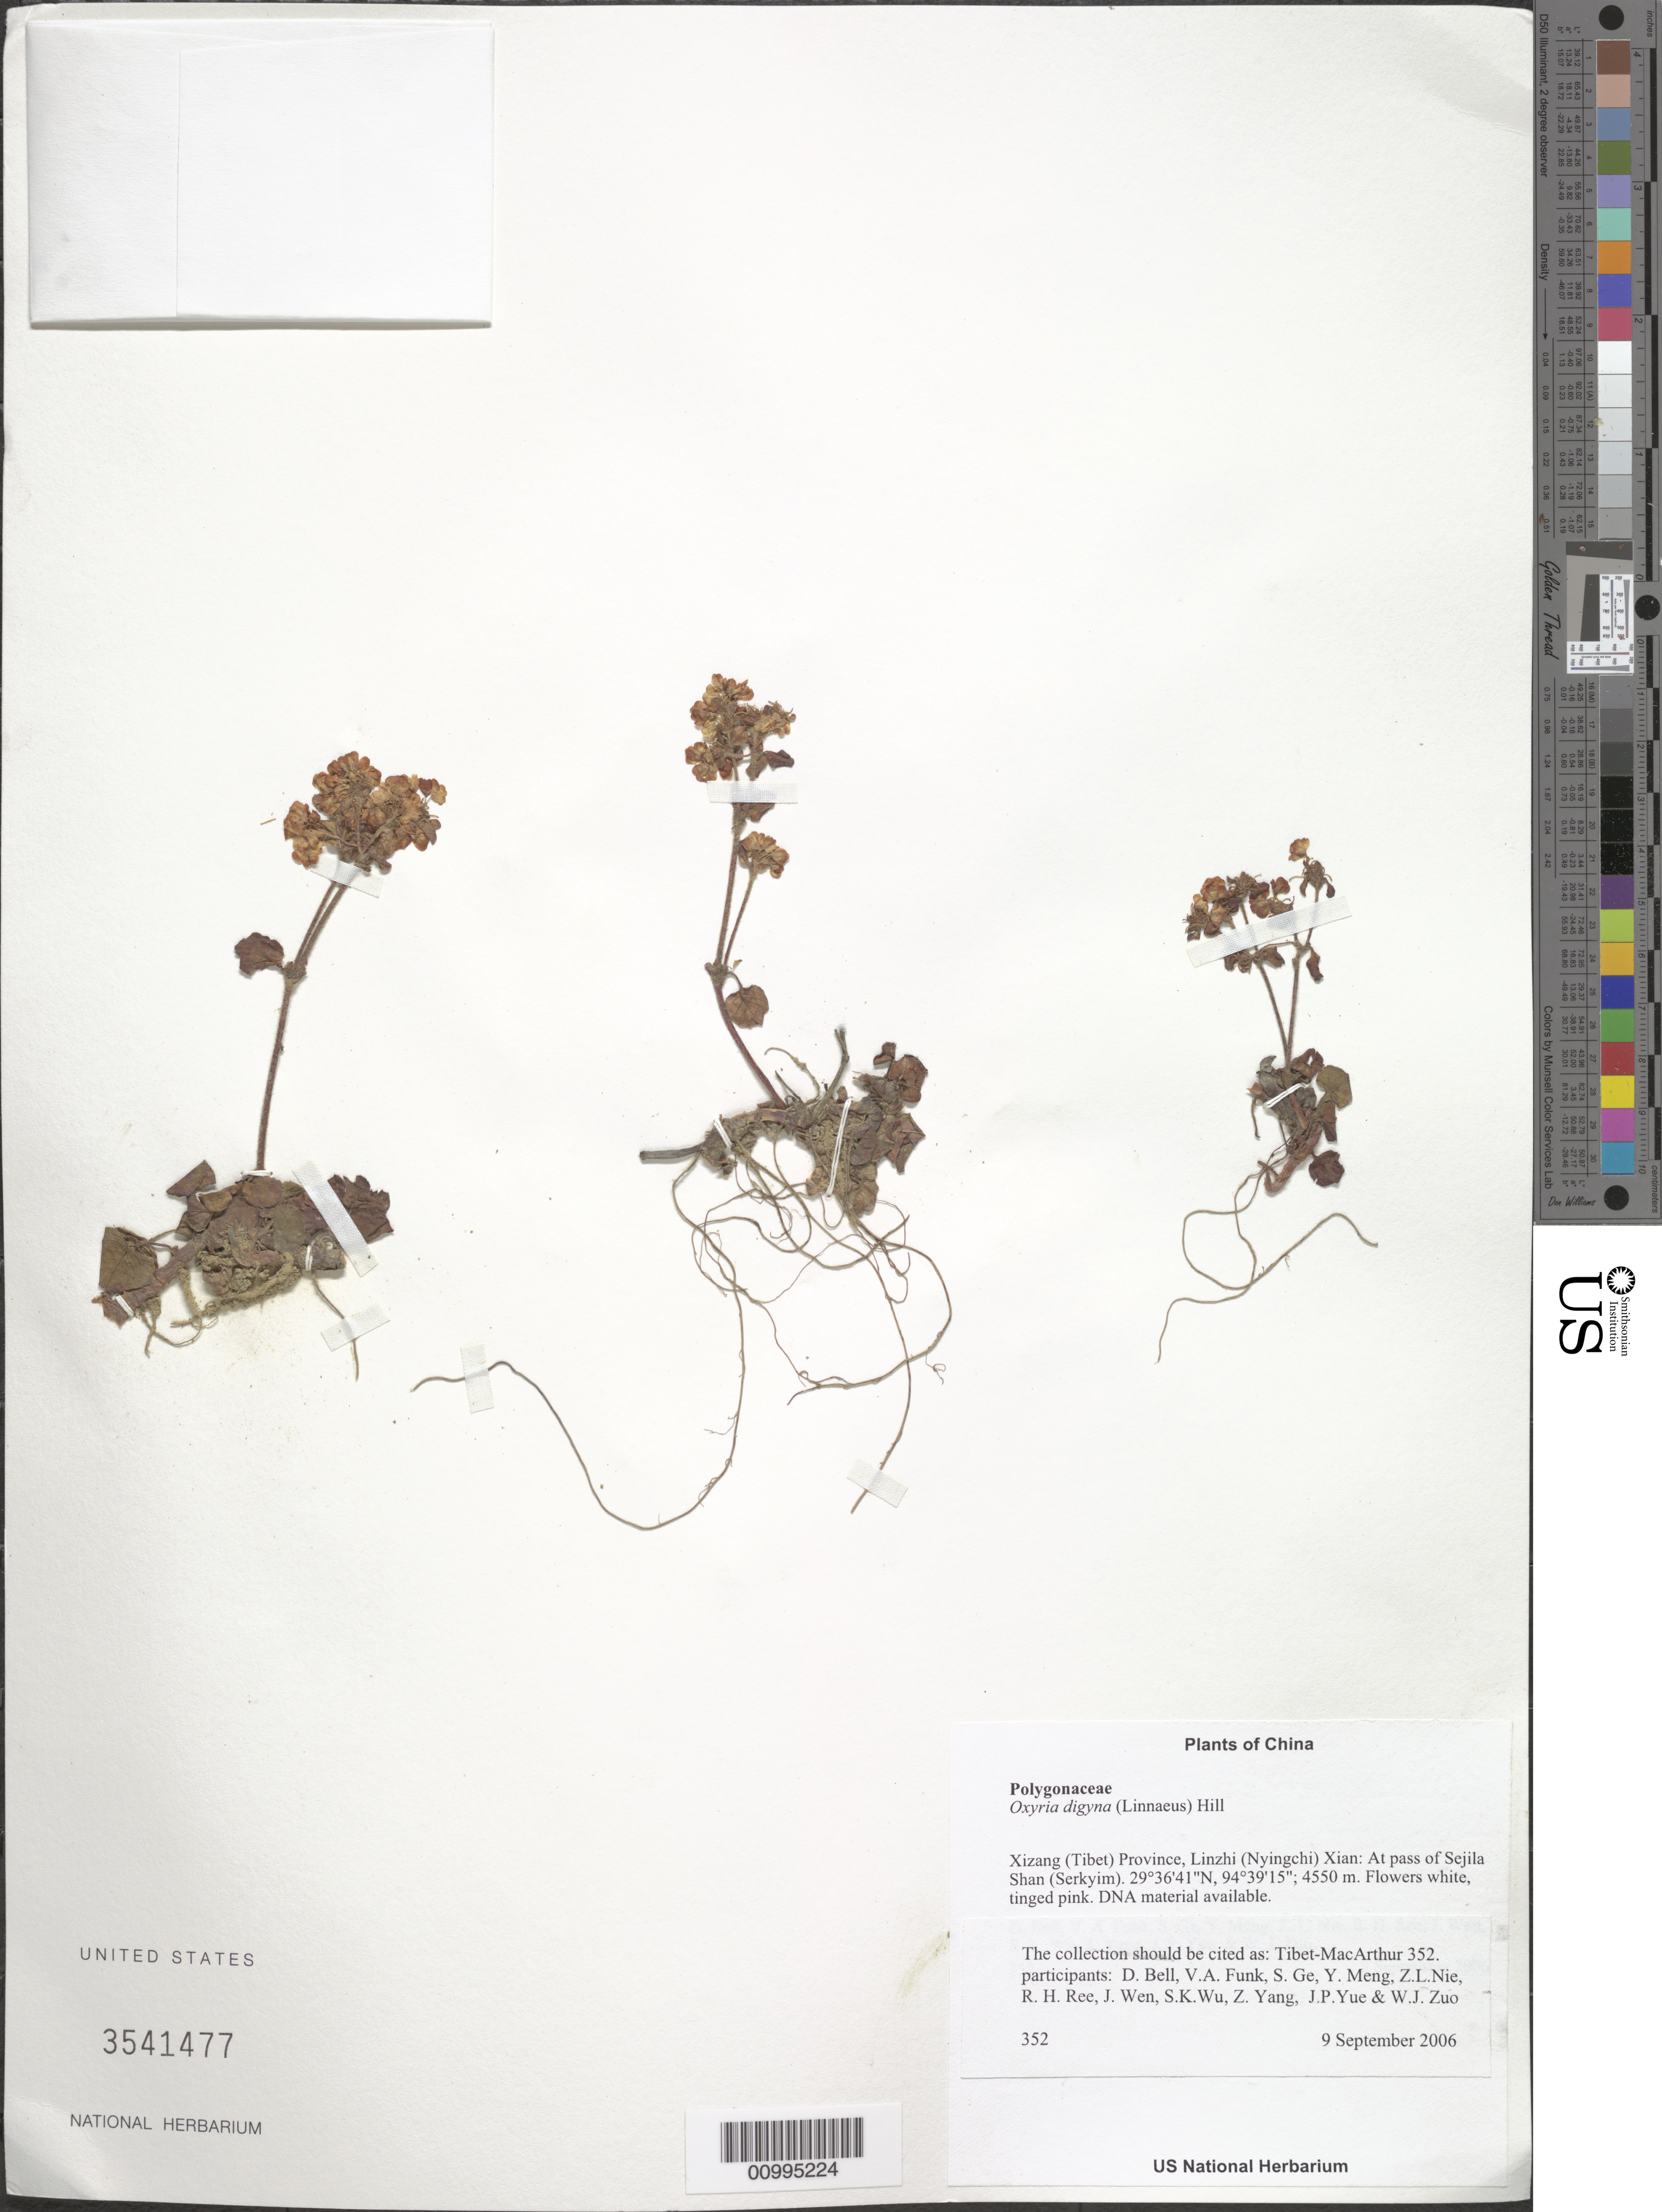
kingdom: Plantae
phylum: Tracheophyta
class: Magnoliopsida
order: Caryophyllales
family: Polygonaceae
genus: Oxyria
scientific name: Oxyria digyna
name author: (L.) Hill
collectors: Tibet-MacArthur, D. A. Bell, V. Funk, S. Ge, Y. Meng, Z. Nie, R. Ree, J. Wen, S. K. Wu, Z. Yang, J. Yue & W. Zuo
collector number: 352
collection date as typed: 09 Sep 2006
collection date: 2006-09-09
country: China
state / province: Xizang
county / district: Linzhi (Nyingchi) Xian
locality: At pass of Sejila Shan (Serkyim).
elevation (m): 4550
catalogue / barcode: US 3541477